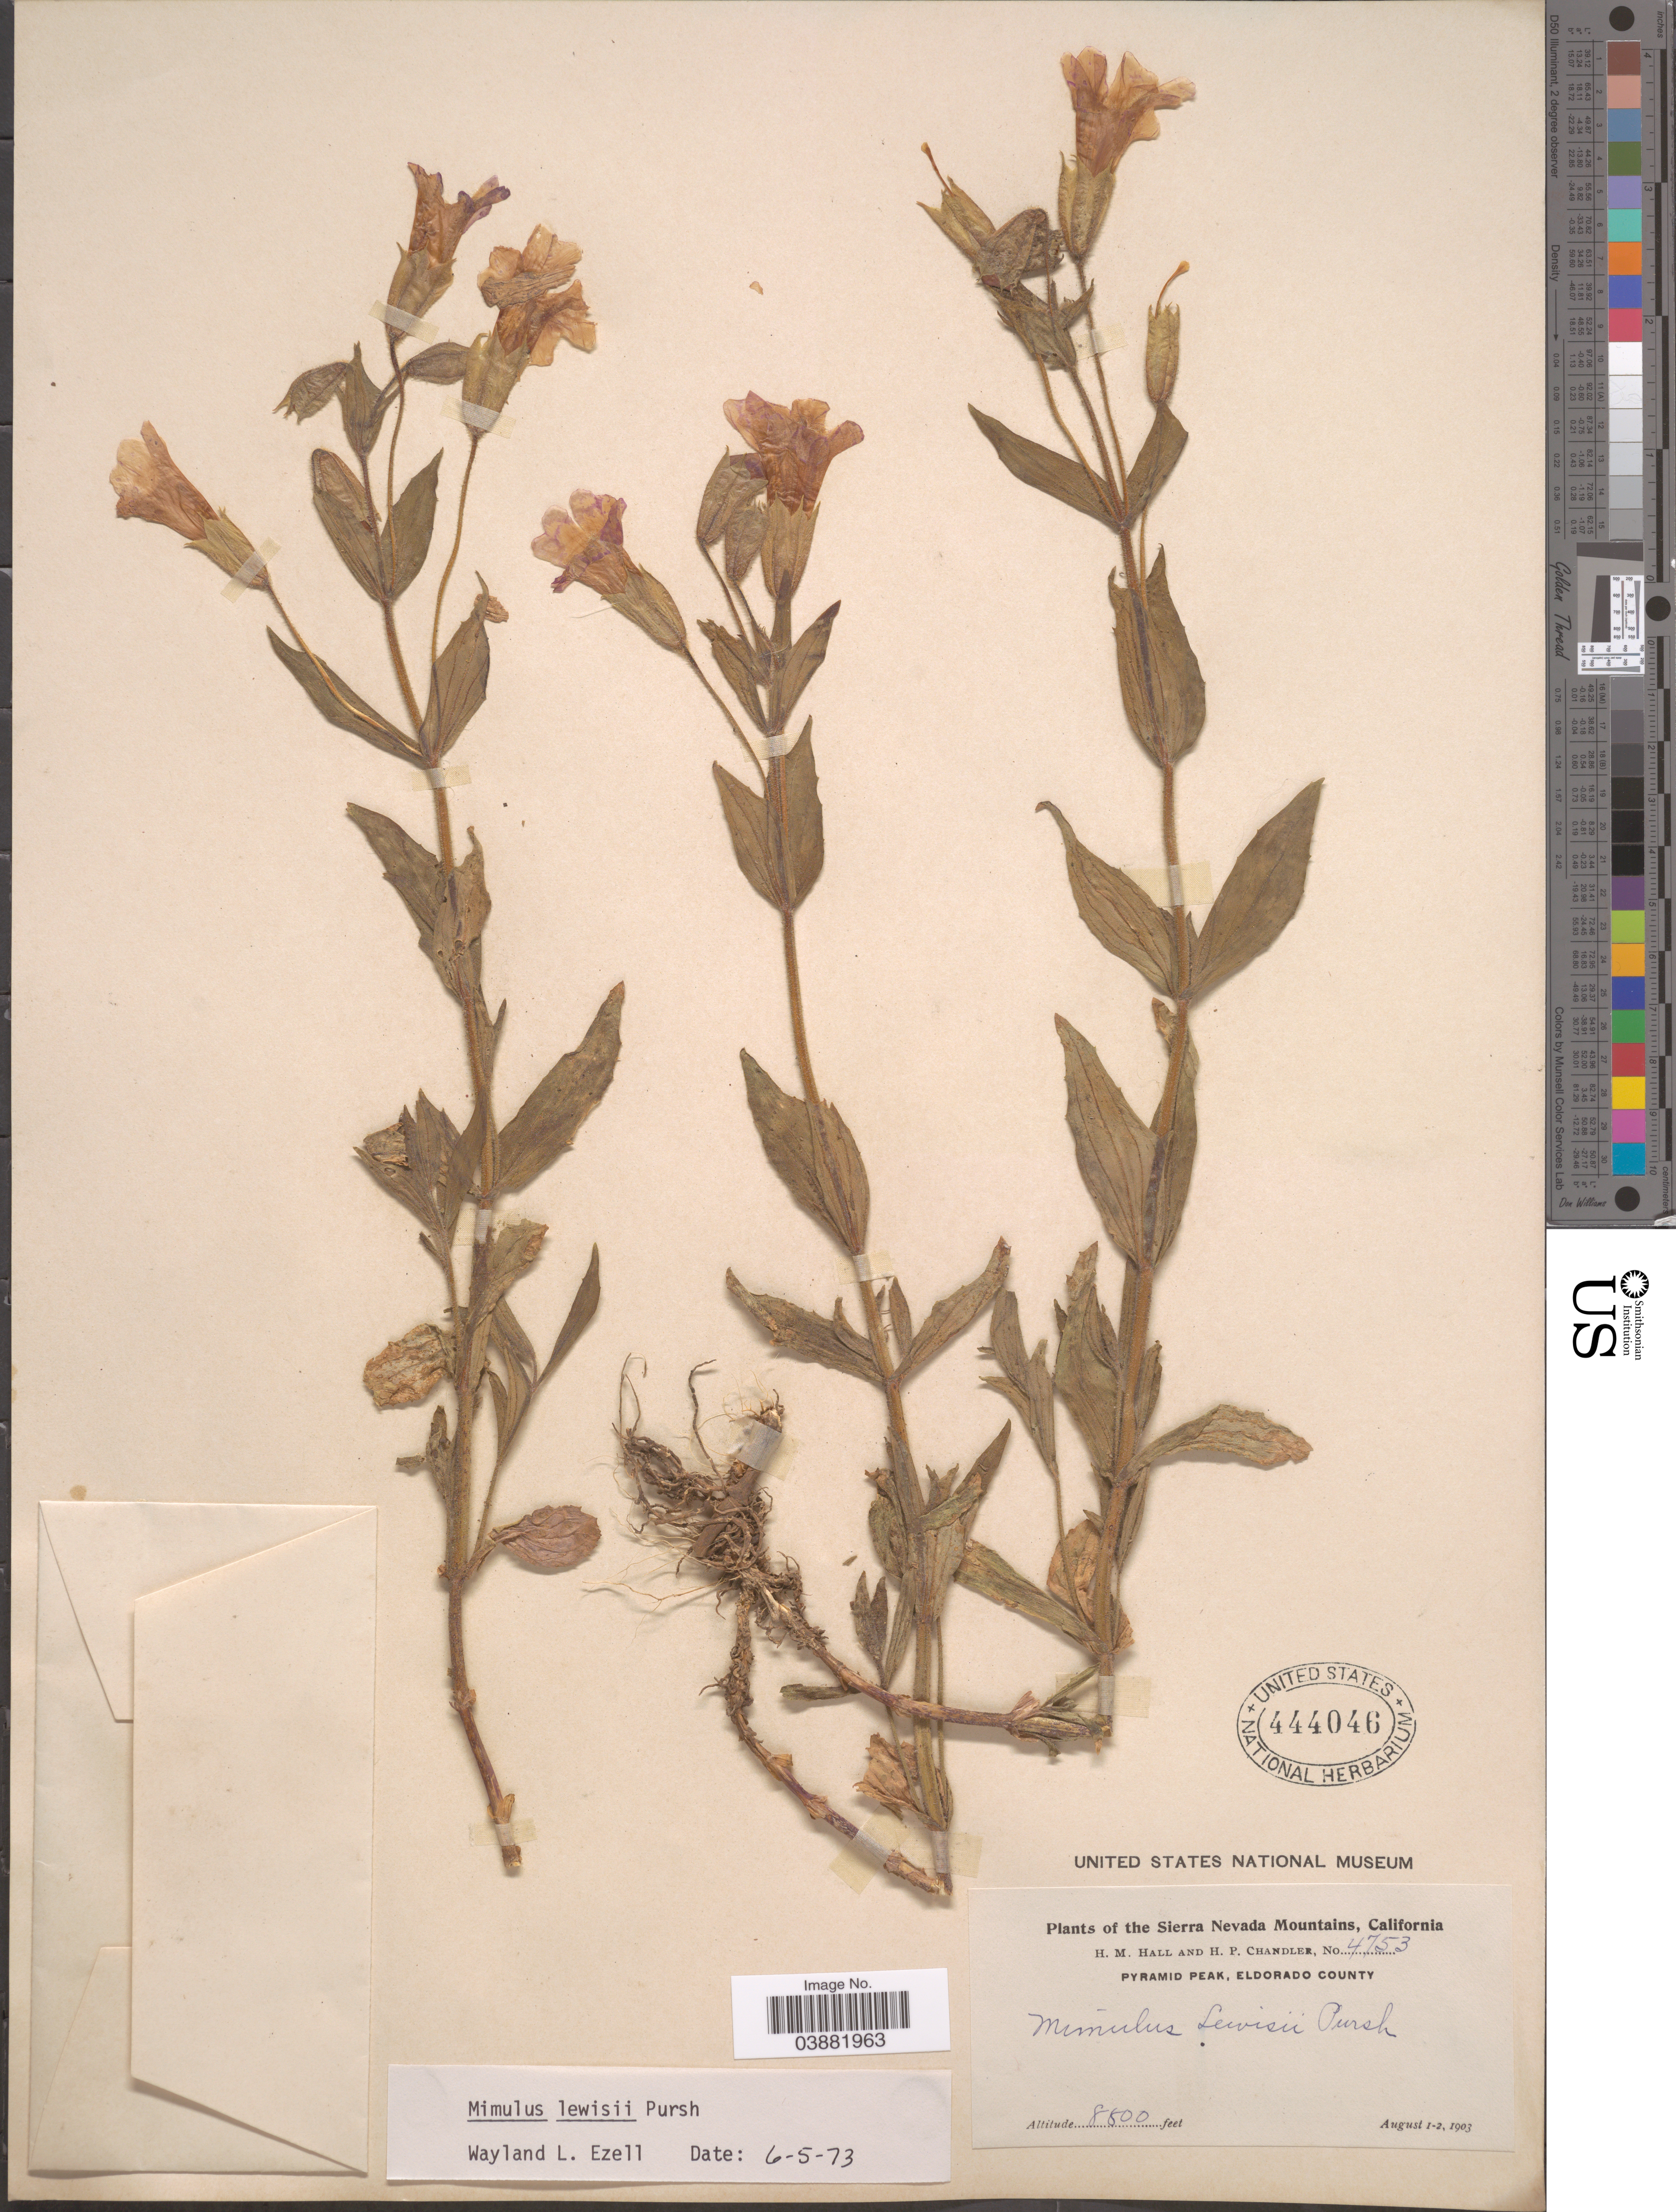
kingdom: Plantae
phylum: Tracheophyta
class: Magnoliopsida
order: Lamiales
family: Phrymaceae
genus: Mimulus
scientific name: Mimulus lewisii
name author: Pursh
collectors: H. M. Hall & H. Chandler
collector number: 4753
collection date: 1903-08-01/1903-08-02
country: United States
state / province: California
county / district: El Dorado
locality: Sierra Nevada Mountains. Pyramid Peak, Eldorado County.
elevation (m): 2591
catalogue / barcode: US 444046